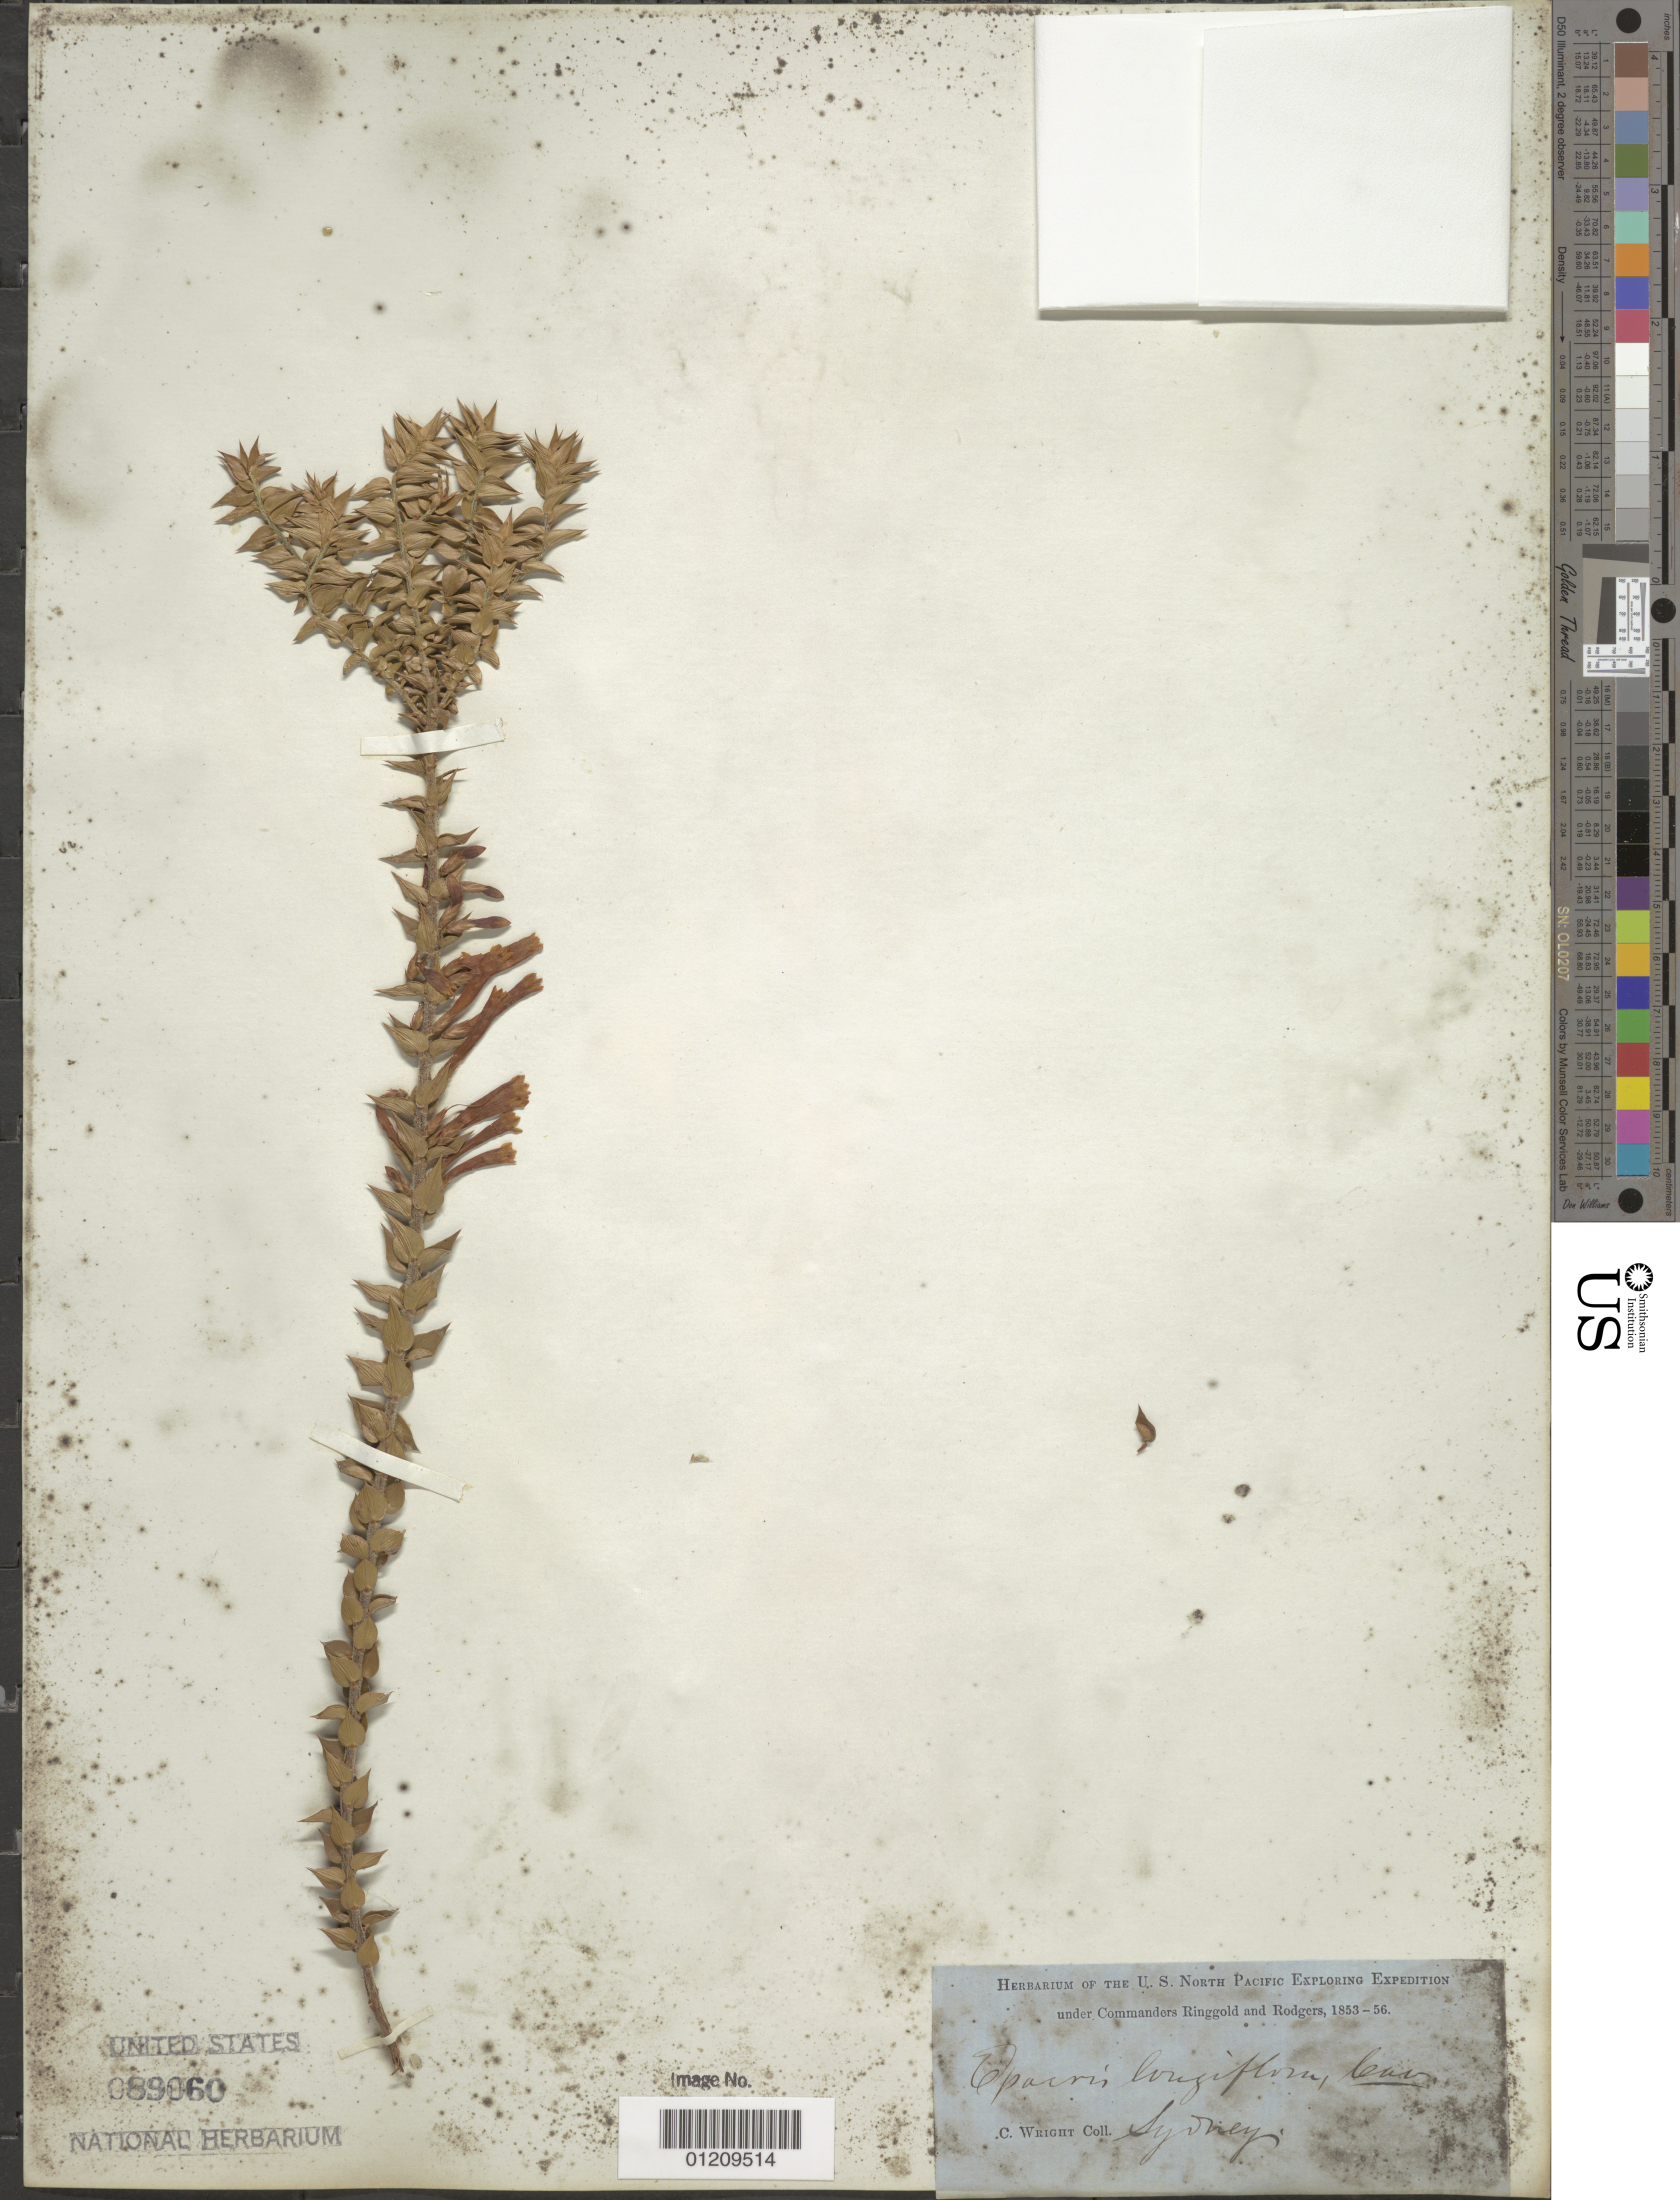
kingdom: Plantae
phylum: Tracheophyta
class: Magnoliopsida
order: Ericales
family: Ericaceae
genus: Epacris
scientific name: Epacris longiflora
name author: Cav.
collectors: C. Wright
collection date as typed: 1853 to -- -- 1856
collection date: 1853/1856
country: Australia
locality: Sydney.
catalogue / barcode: US 89060